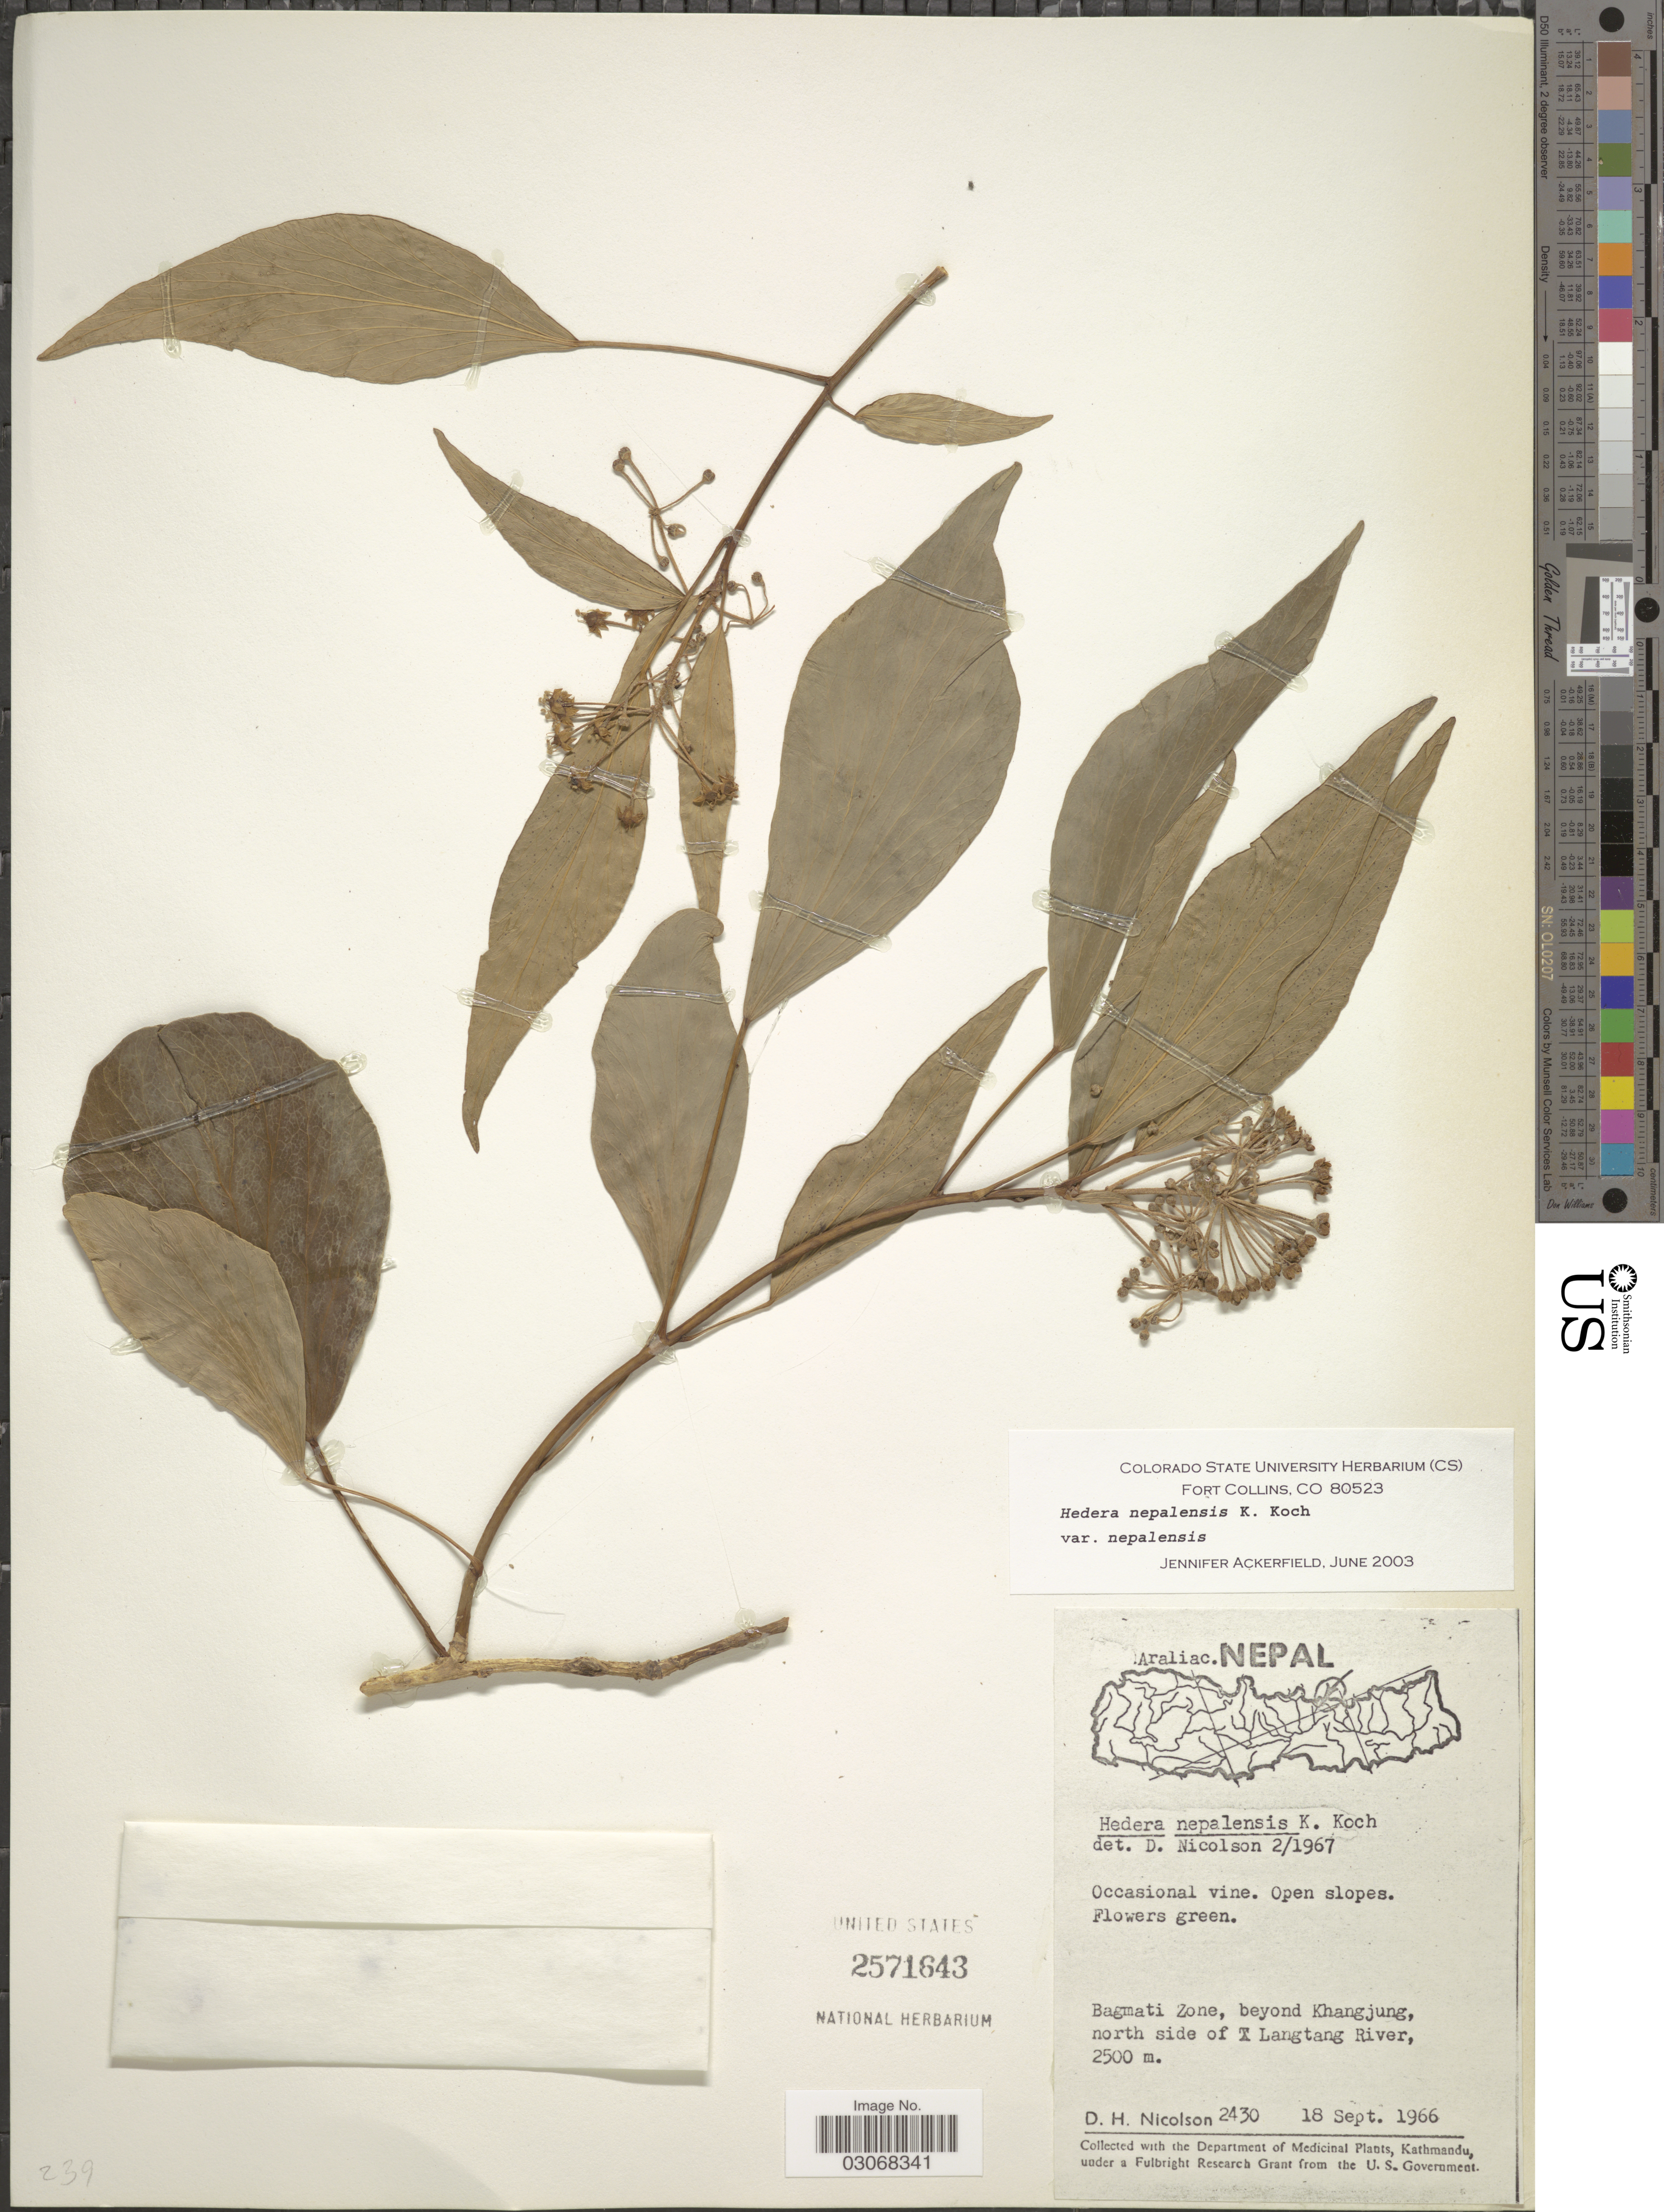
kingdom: Plantae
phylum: Tracheophyta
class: Magnoliopsida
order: Apiales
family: Araliaceae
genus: Hedera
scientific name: Hedera nepalensis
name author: K. Koch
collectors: D. H. Nicolson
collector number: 2430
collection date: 1966-09-18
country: Nepal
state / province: Bagmati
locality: Bagmati Zone, beyond Khangjung, north side of Langtang River.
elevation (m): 2500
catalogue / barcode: US 2571643